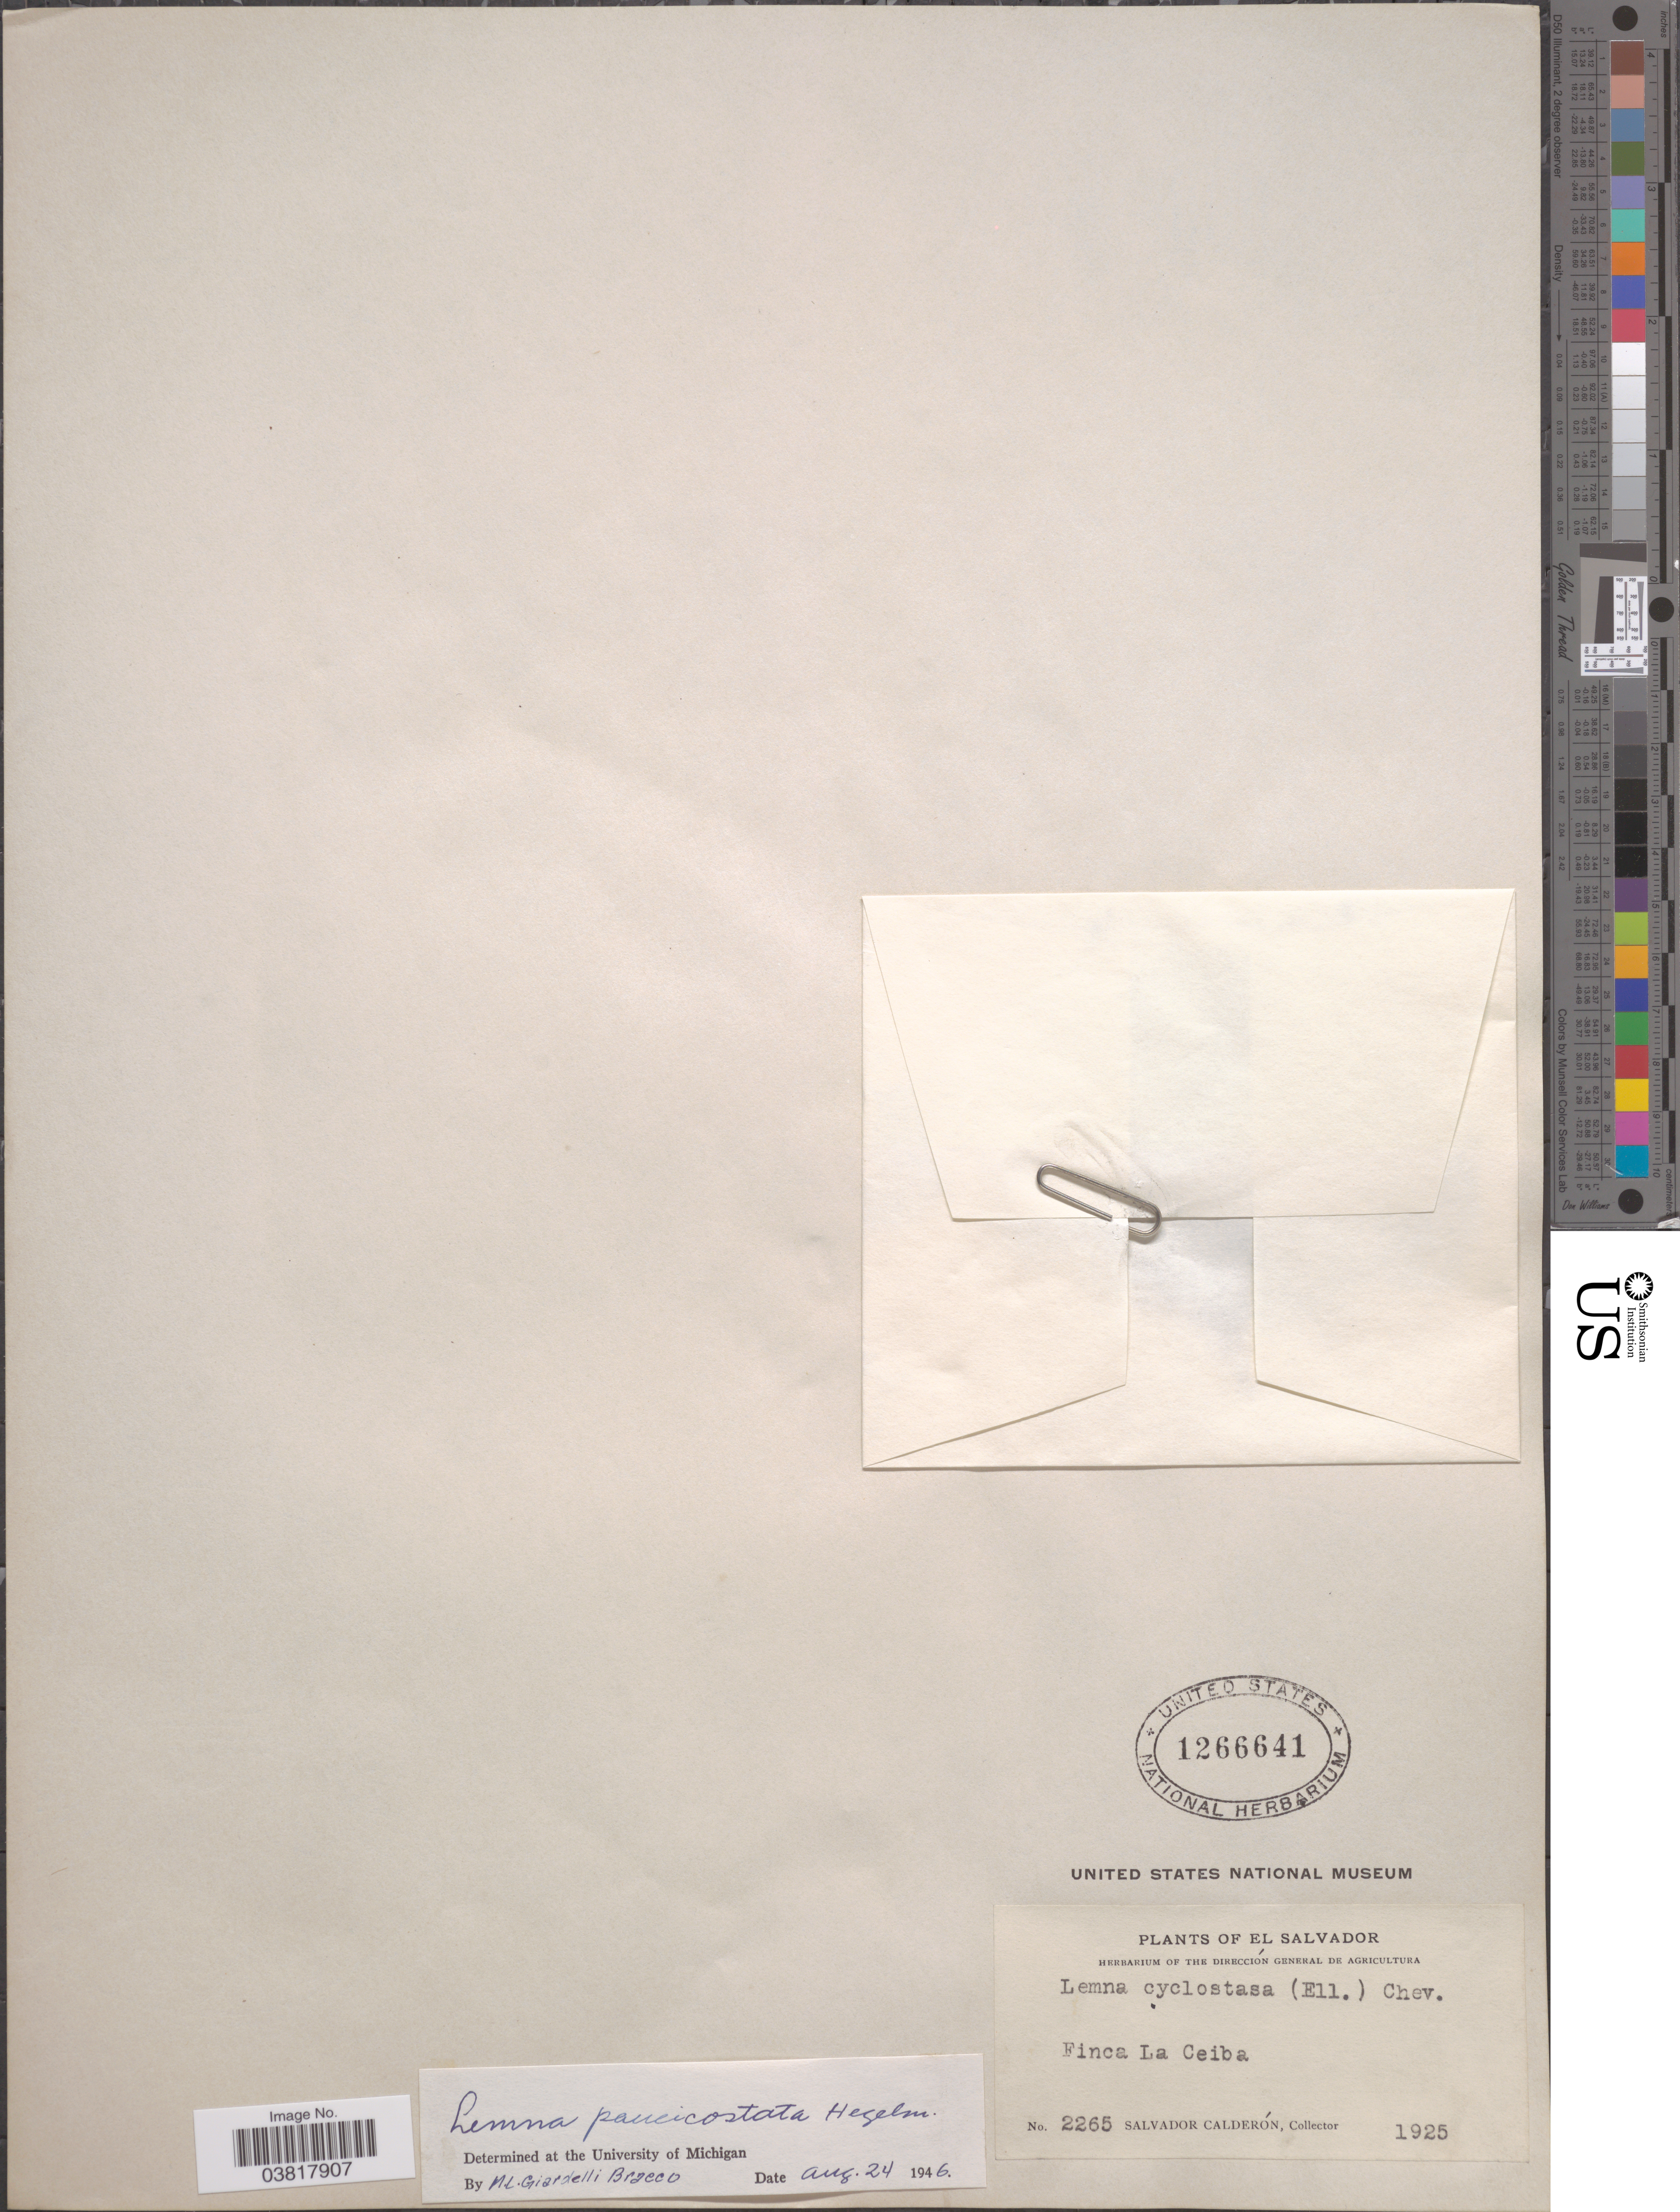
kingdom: Plantae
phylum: Tracheophyta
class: Liliopsida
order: Alismatales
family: Araceae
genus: Lemna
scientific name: Lemna paucicostata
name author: Hegelm.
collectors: S. Calderón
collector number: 2265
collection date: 1925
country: El Salvador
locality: Finca La Ceiba.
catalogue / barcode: US 1266641